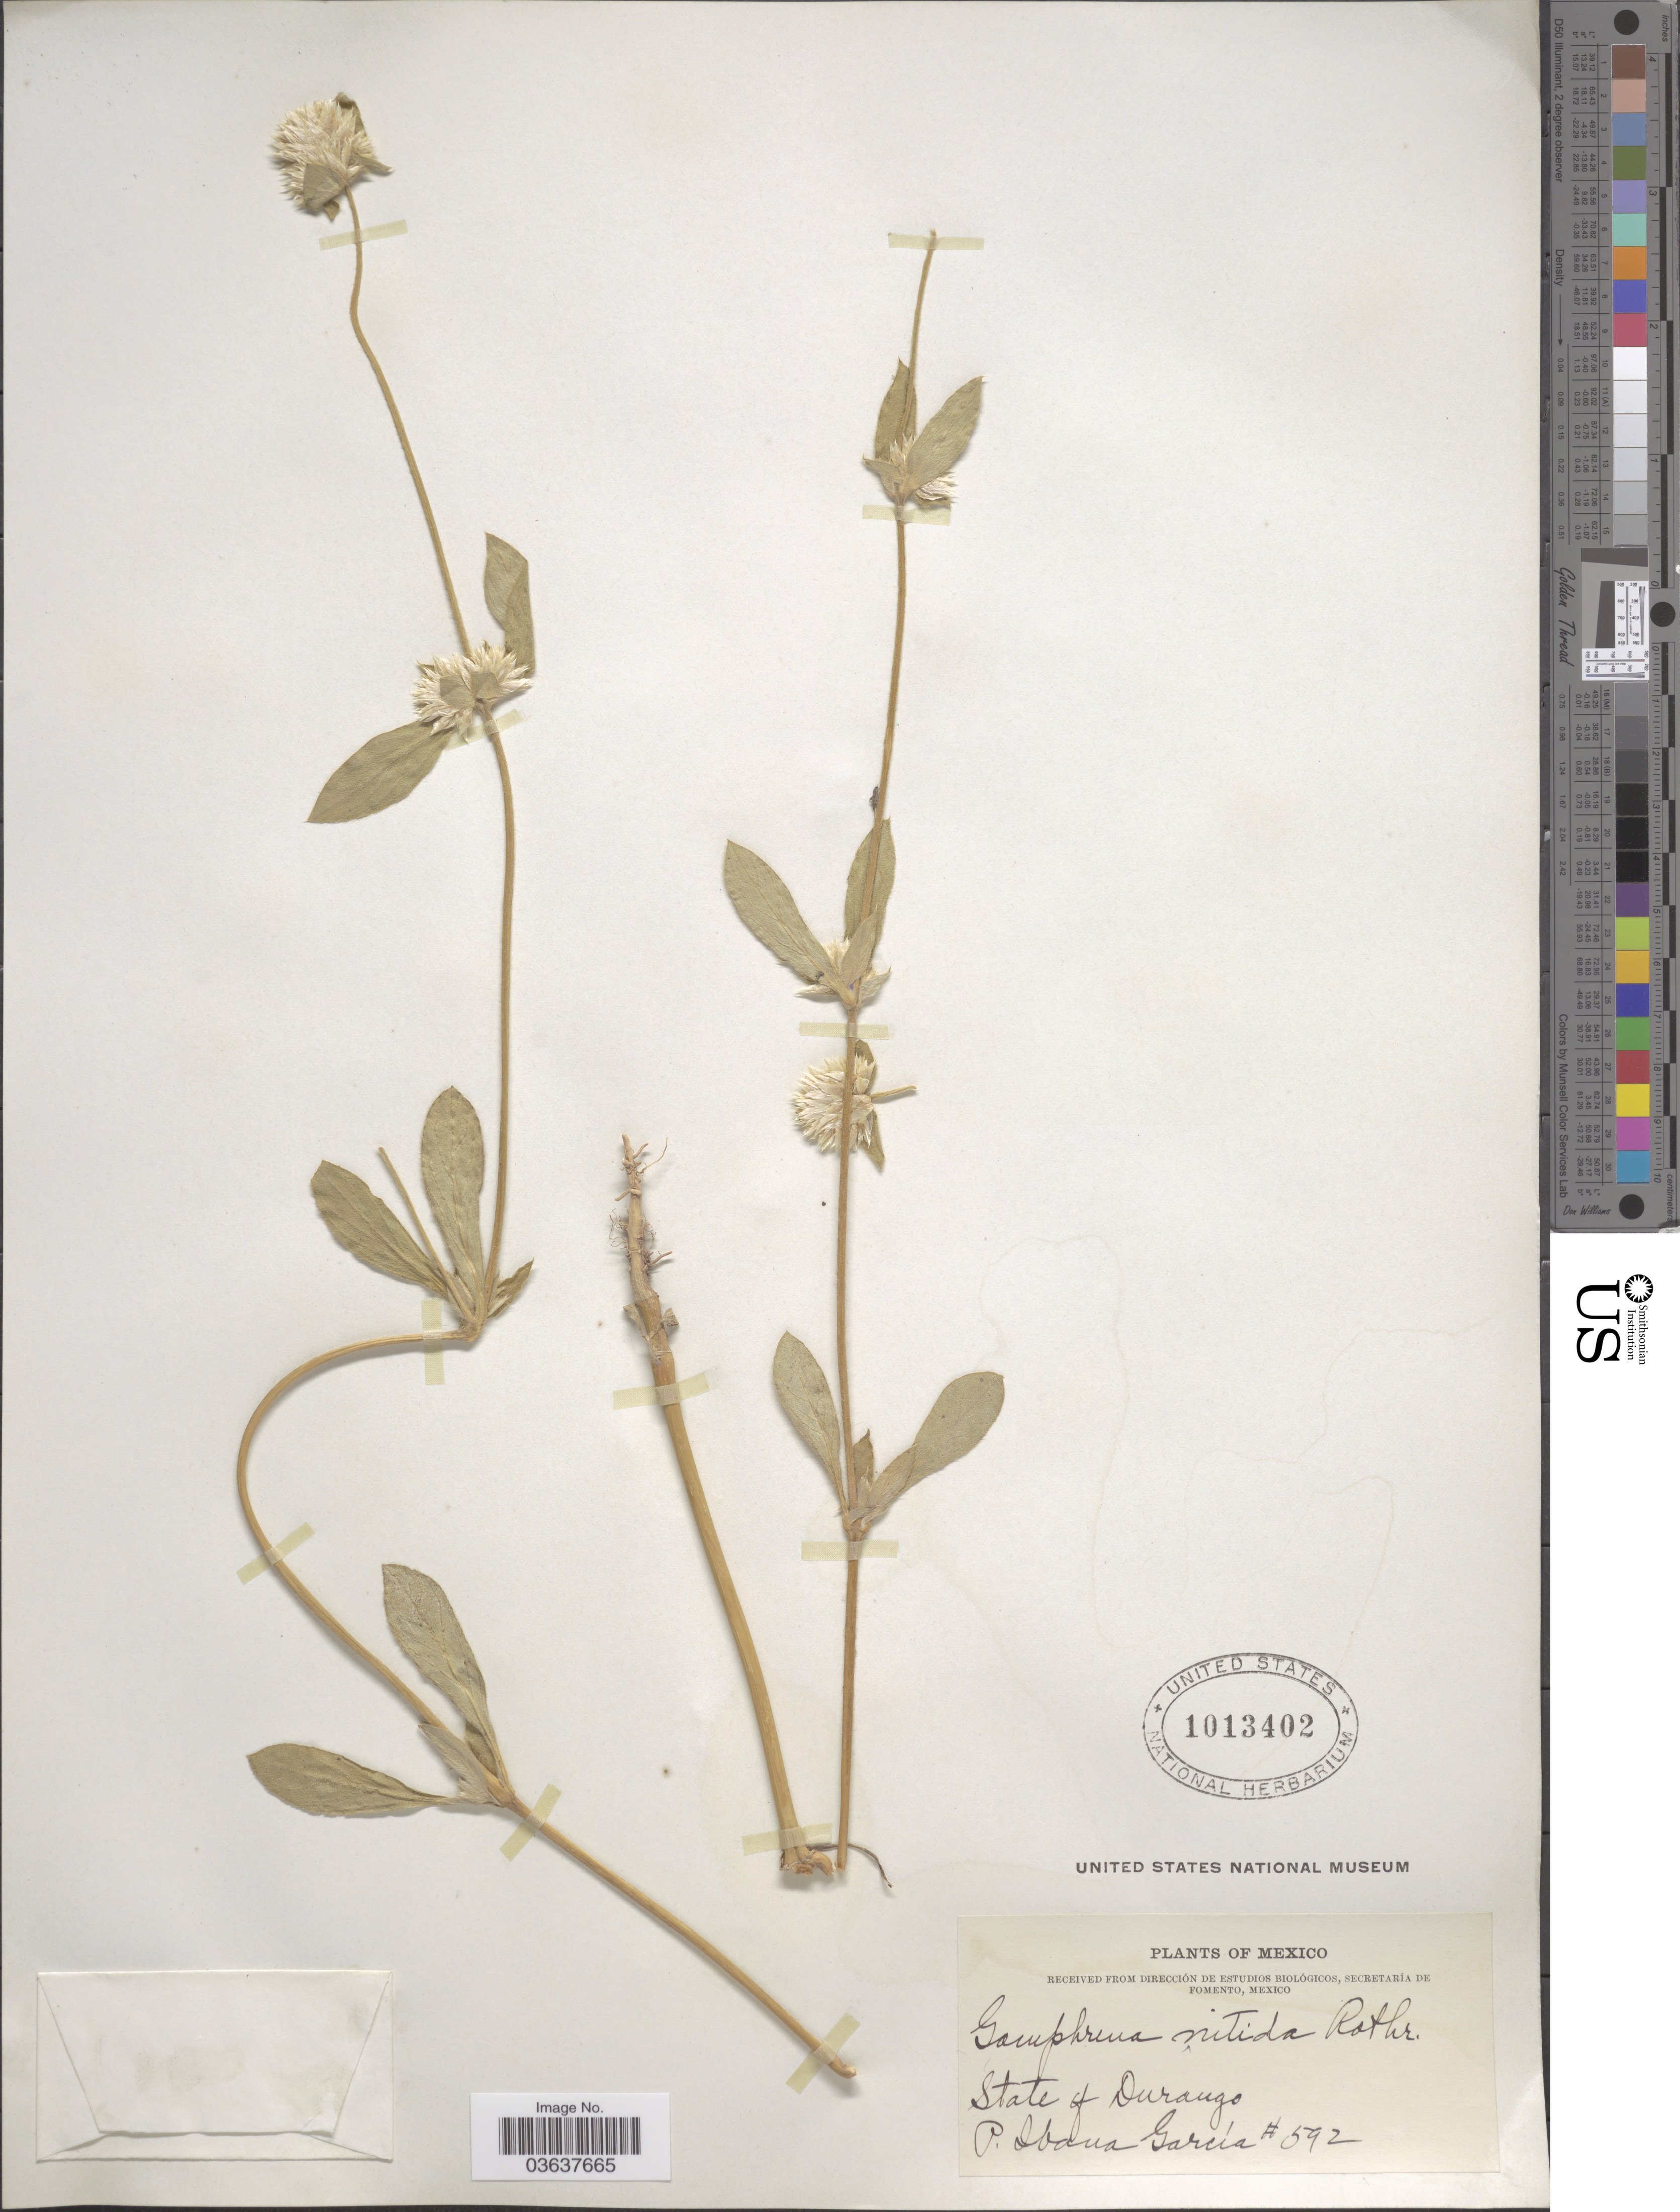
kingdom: Plantae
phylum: Tracheophyta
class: Magnoliopsida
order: Caryophyllales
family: Amaranthaceae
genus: Gomphrena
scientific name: Gomphrena nitida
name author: Rothr.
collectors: P. I. Garcia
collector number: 592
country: Mexico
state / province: Durango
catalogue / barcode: US 1013402